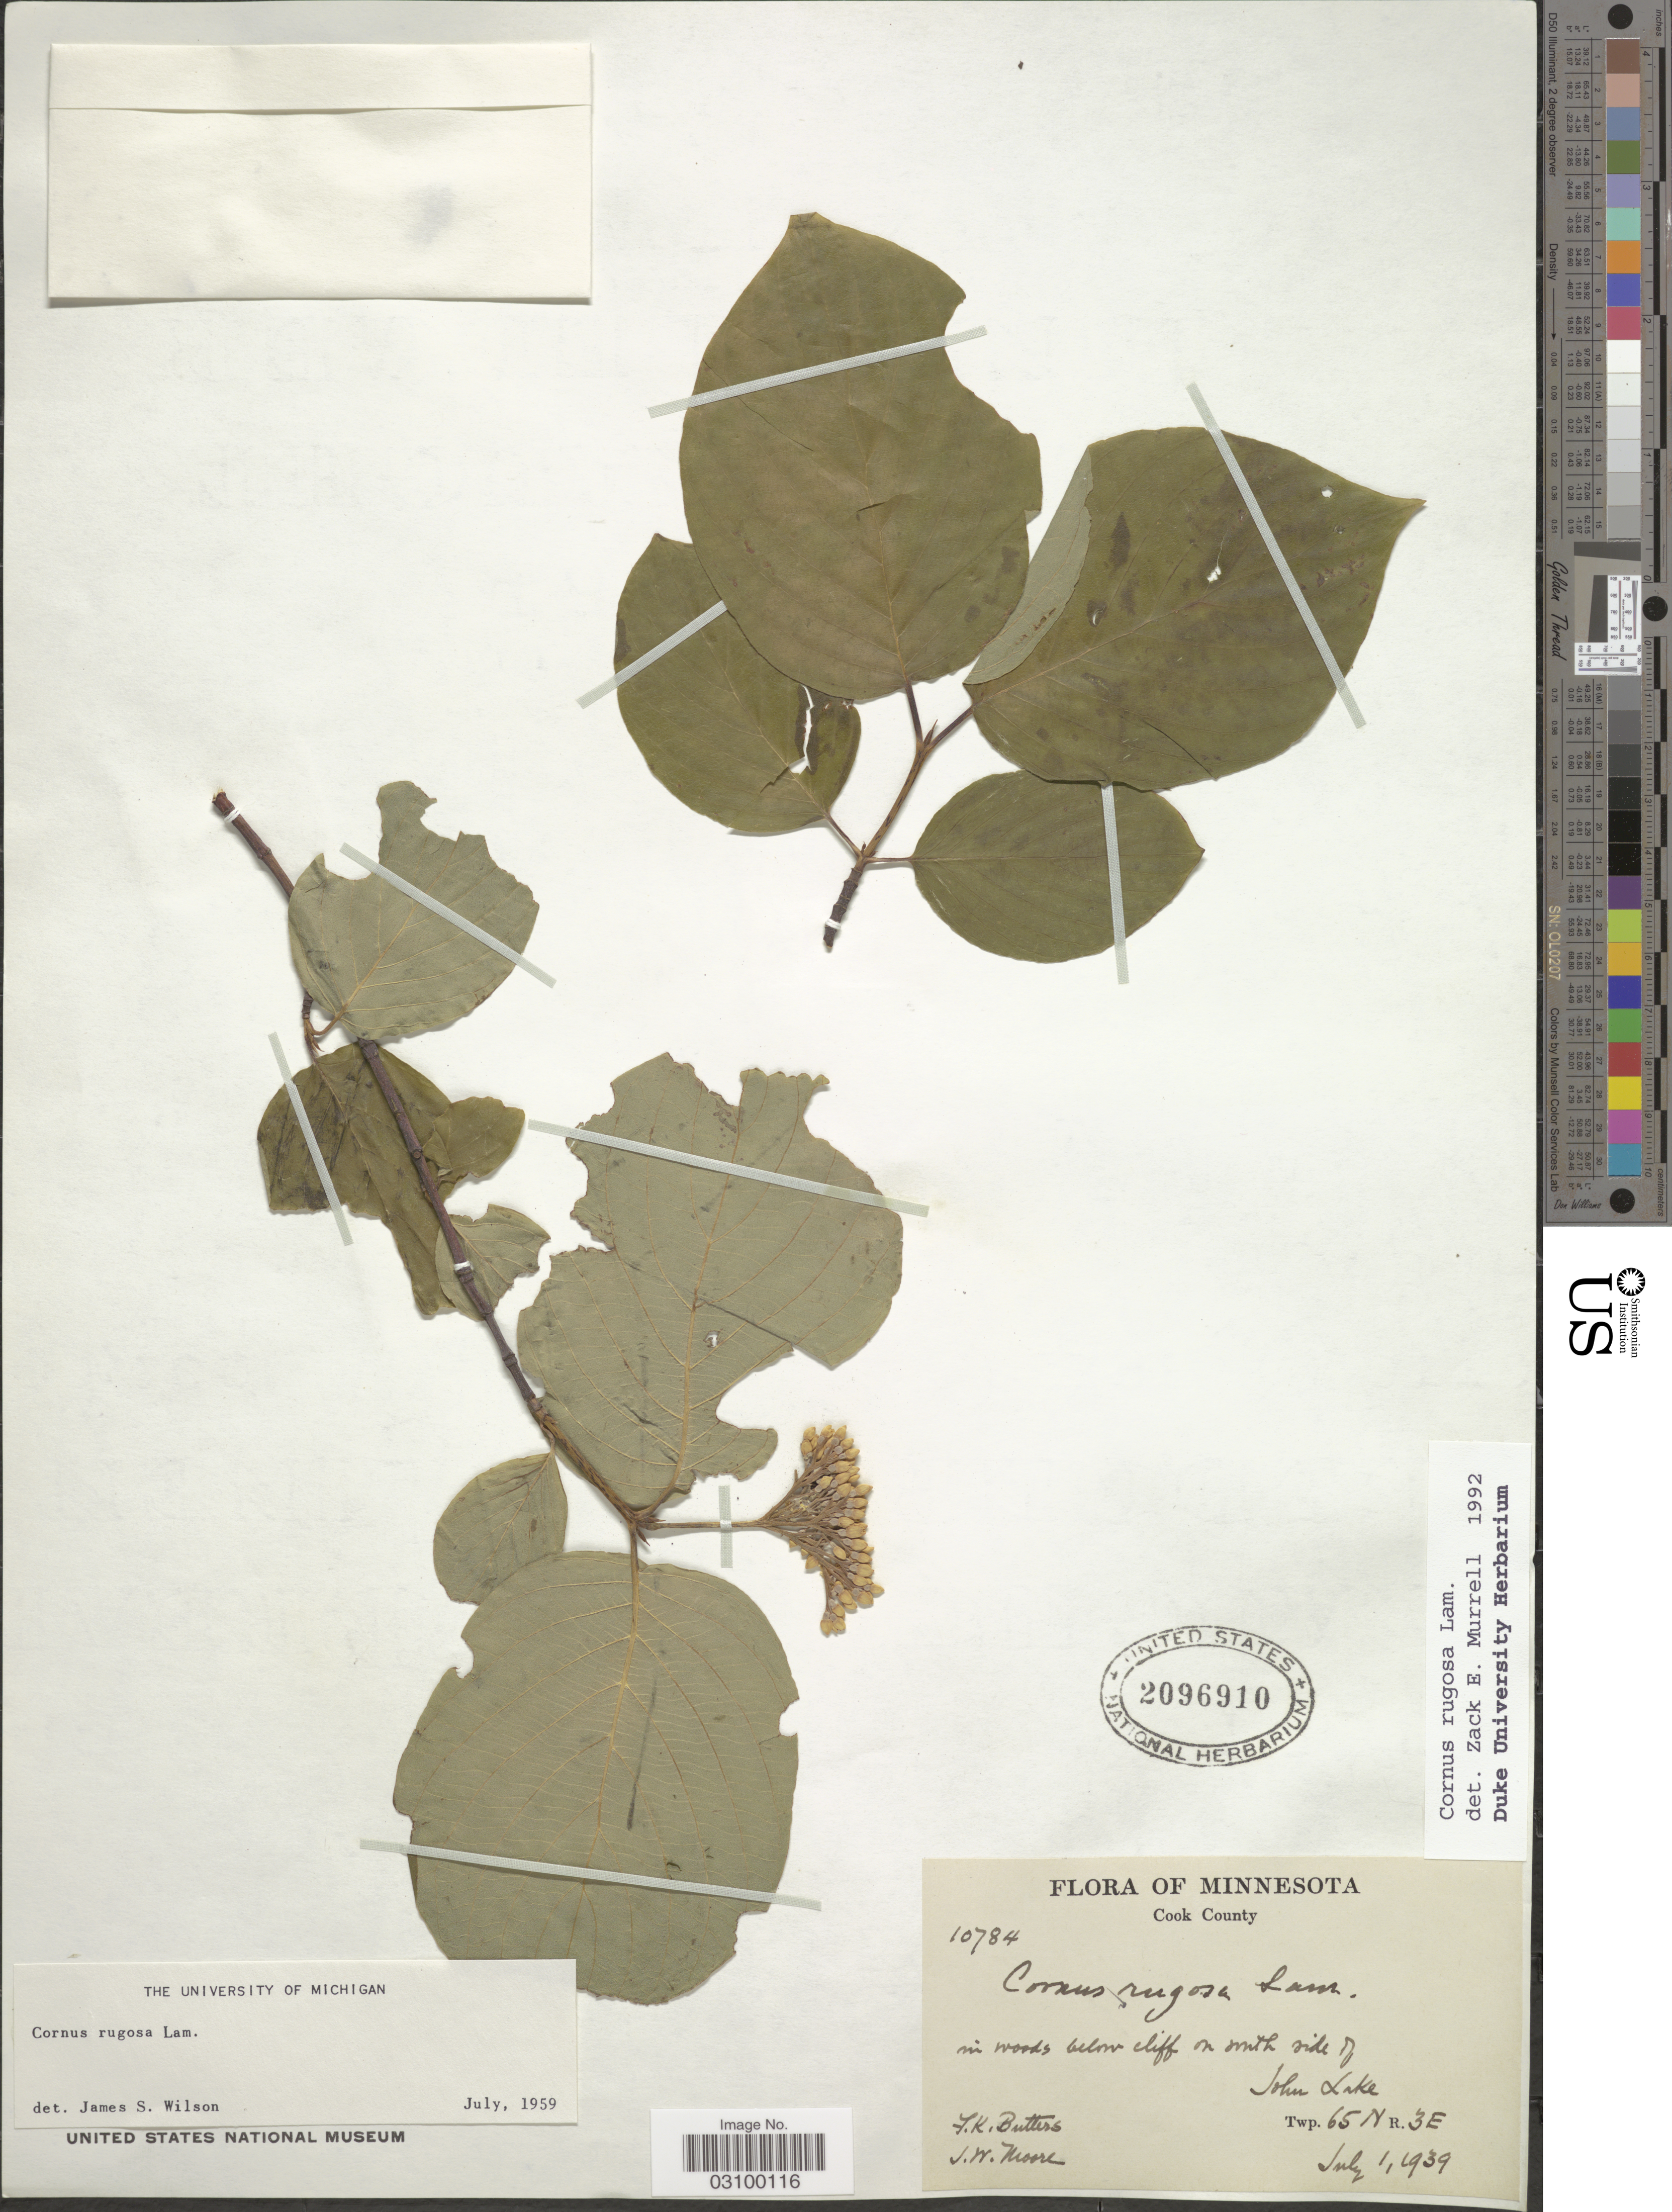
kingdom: Plantae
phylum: Tracheophyta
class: Magnoliopsida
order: Cornales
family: Cornaceae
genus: Cornus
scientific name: Cornus rugosa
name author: Lam.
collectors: F. K. Butters & J. Moore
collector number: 10784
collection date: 1939-07-01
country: United States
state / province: Minnesota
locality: Cook County. On south side of John Lake. Twp. 65N R3E.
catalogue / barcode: US 2096910